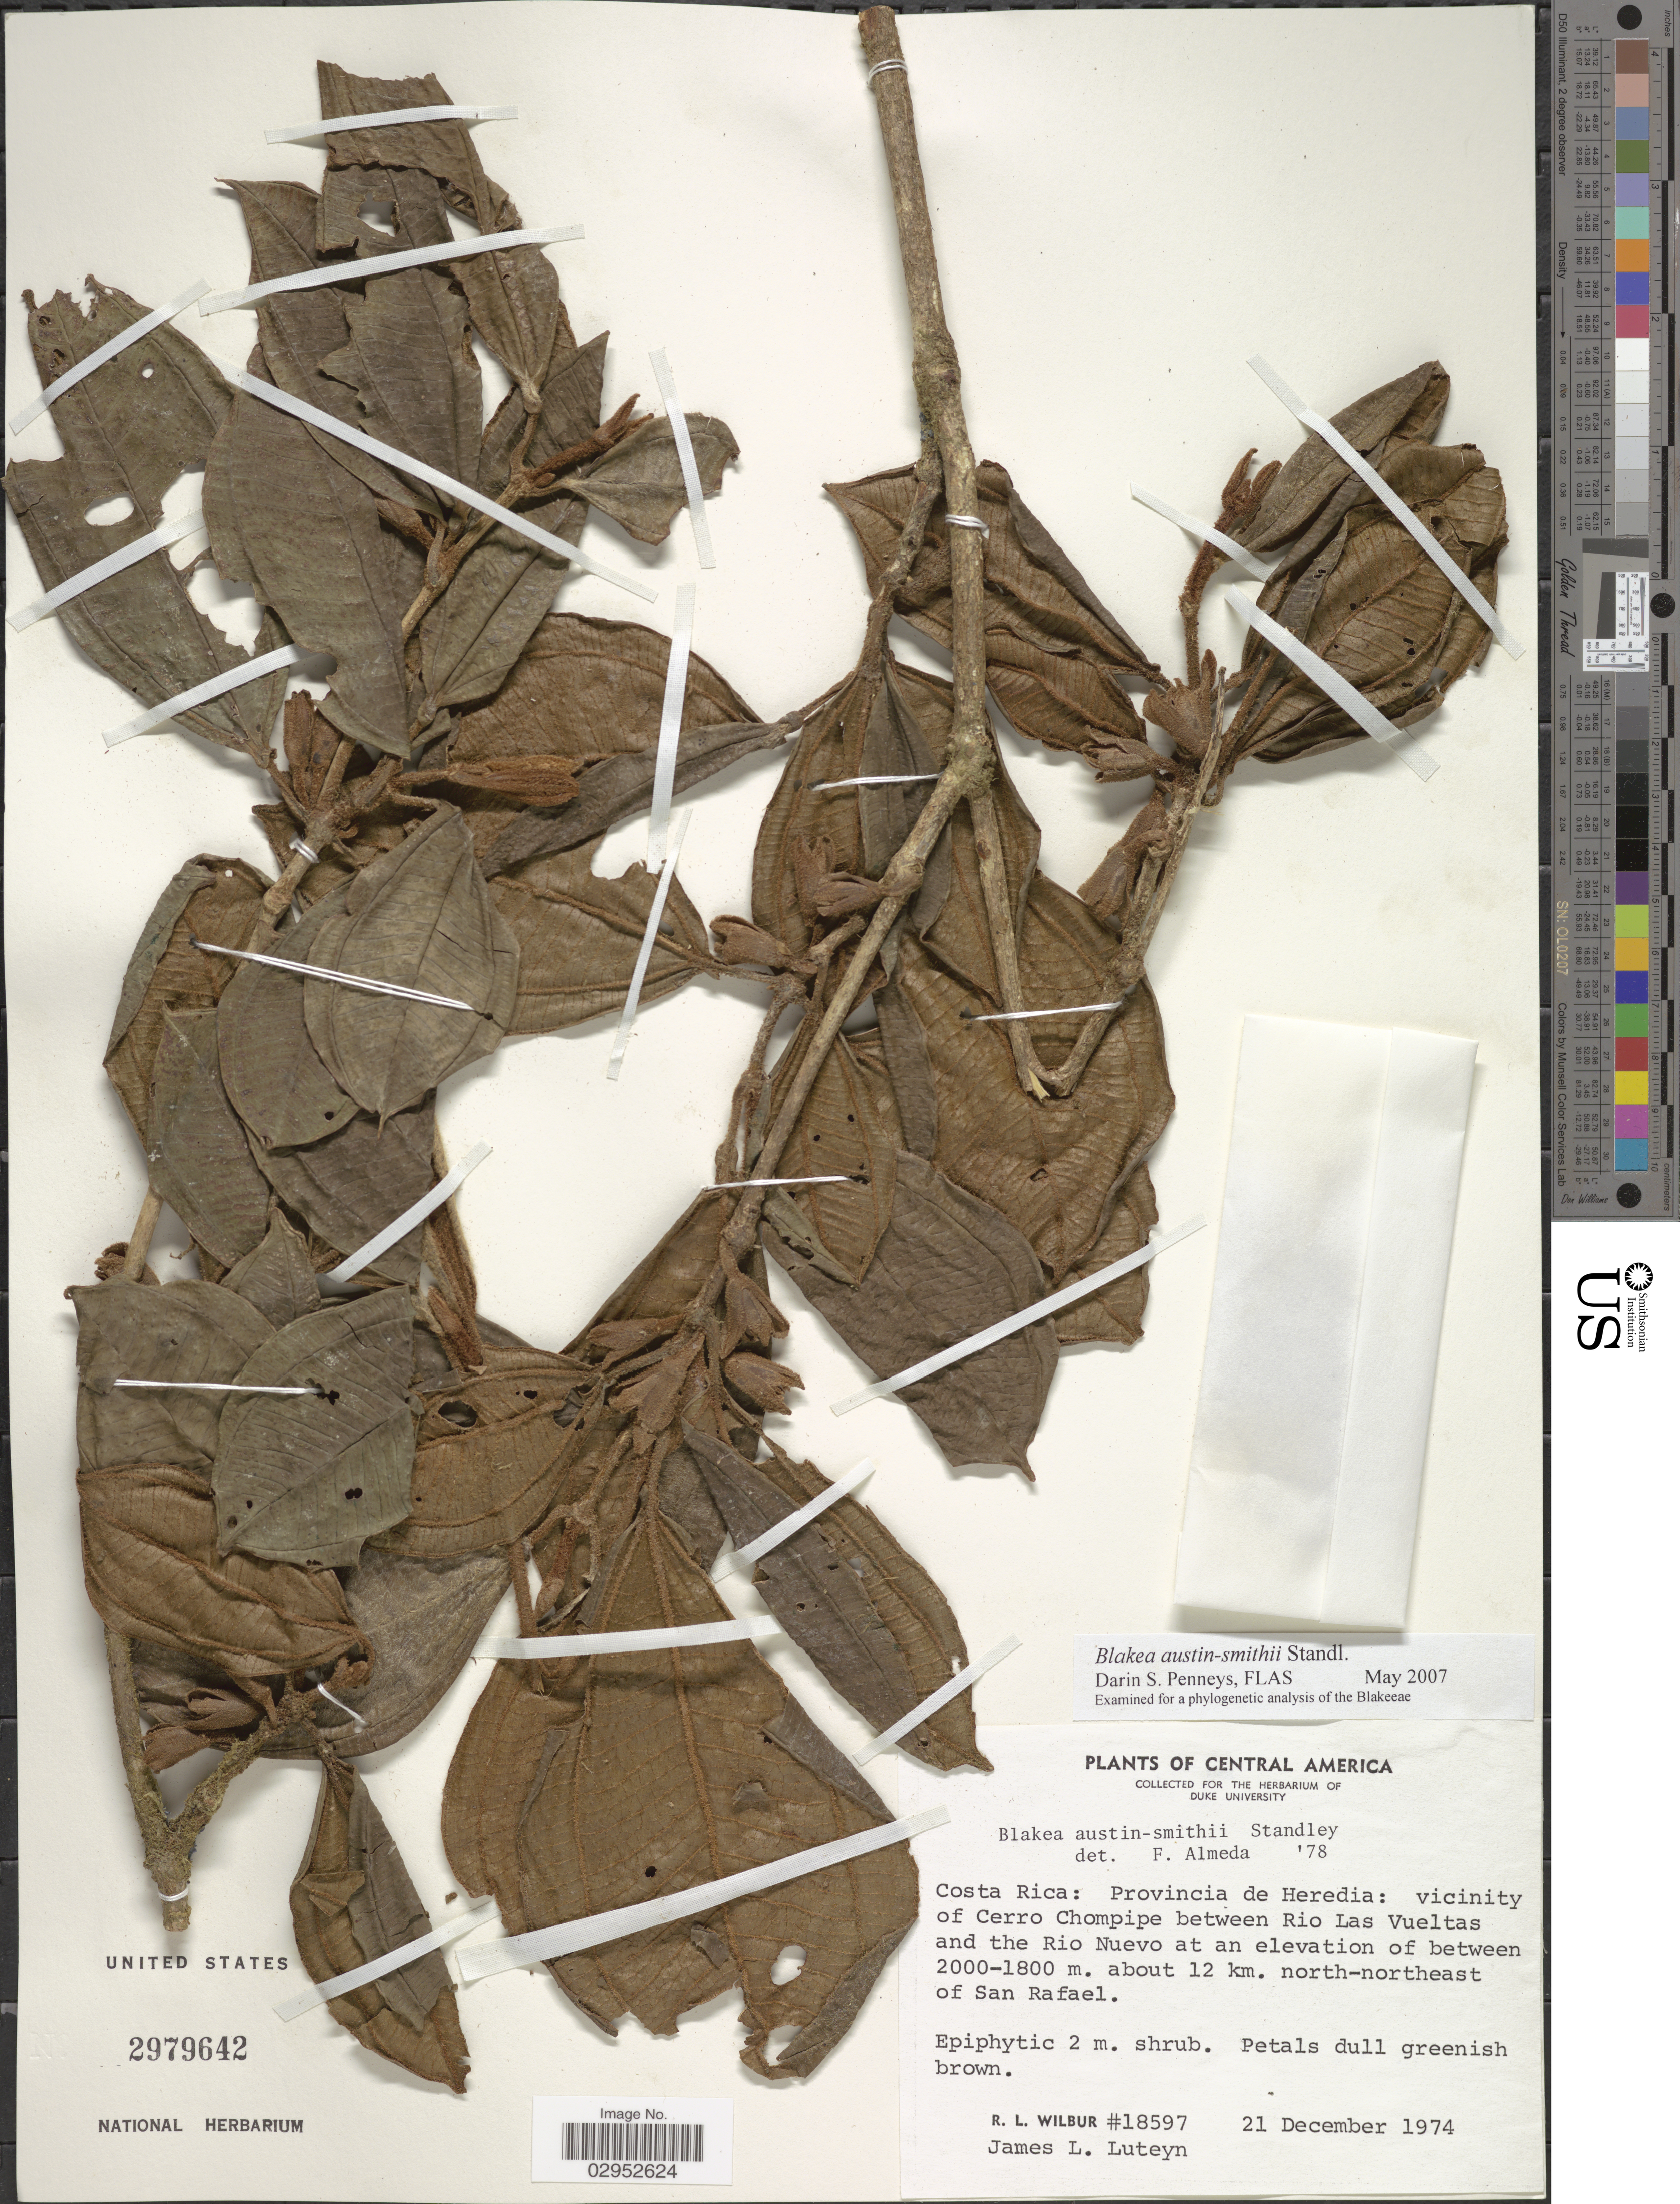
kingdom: Plantae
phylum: Tracheophyta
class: Magnoliopsida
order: Myrtales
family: Melastomataceae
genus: Blakea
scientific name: Blakea austin-smithii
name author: Standl.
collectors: R. L. Wilbur & J. Luteyn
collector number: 18597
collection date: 1974-12-21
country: Costa Rica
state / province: Heredia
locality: Vicinity of Cerro Chompipe between Rio Las Vueltas and the Rio Nuevo, about 12 km. north-northeast of San Rafael.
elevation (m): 1800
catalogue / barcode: US 2979642